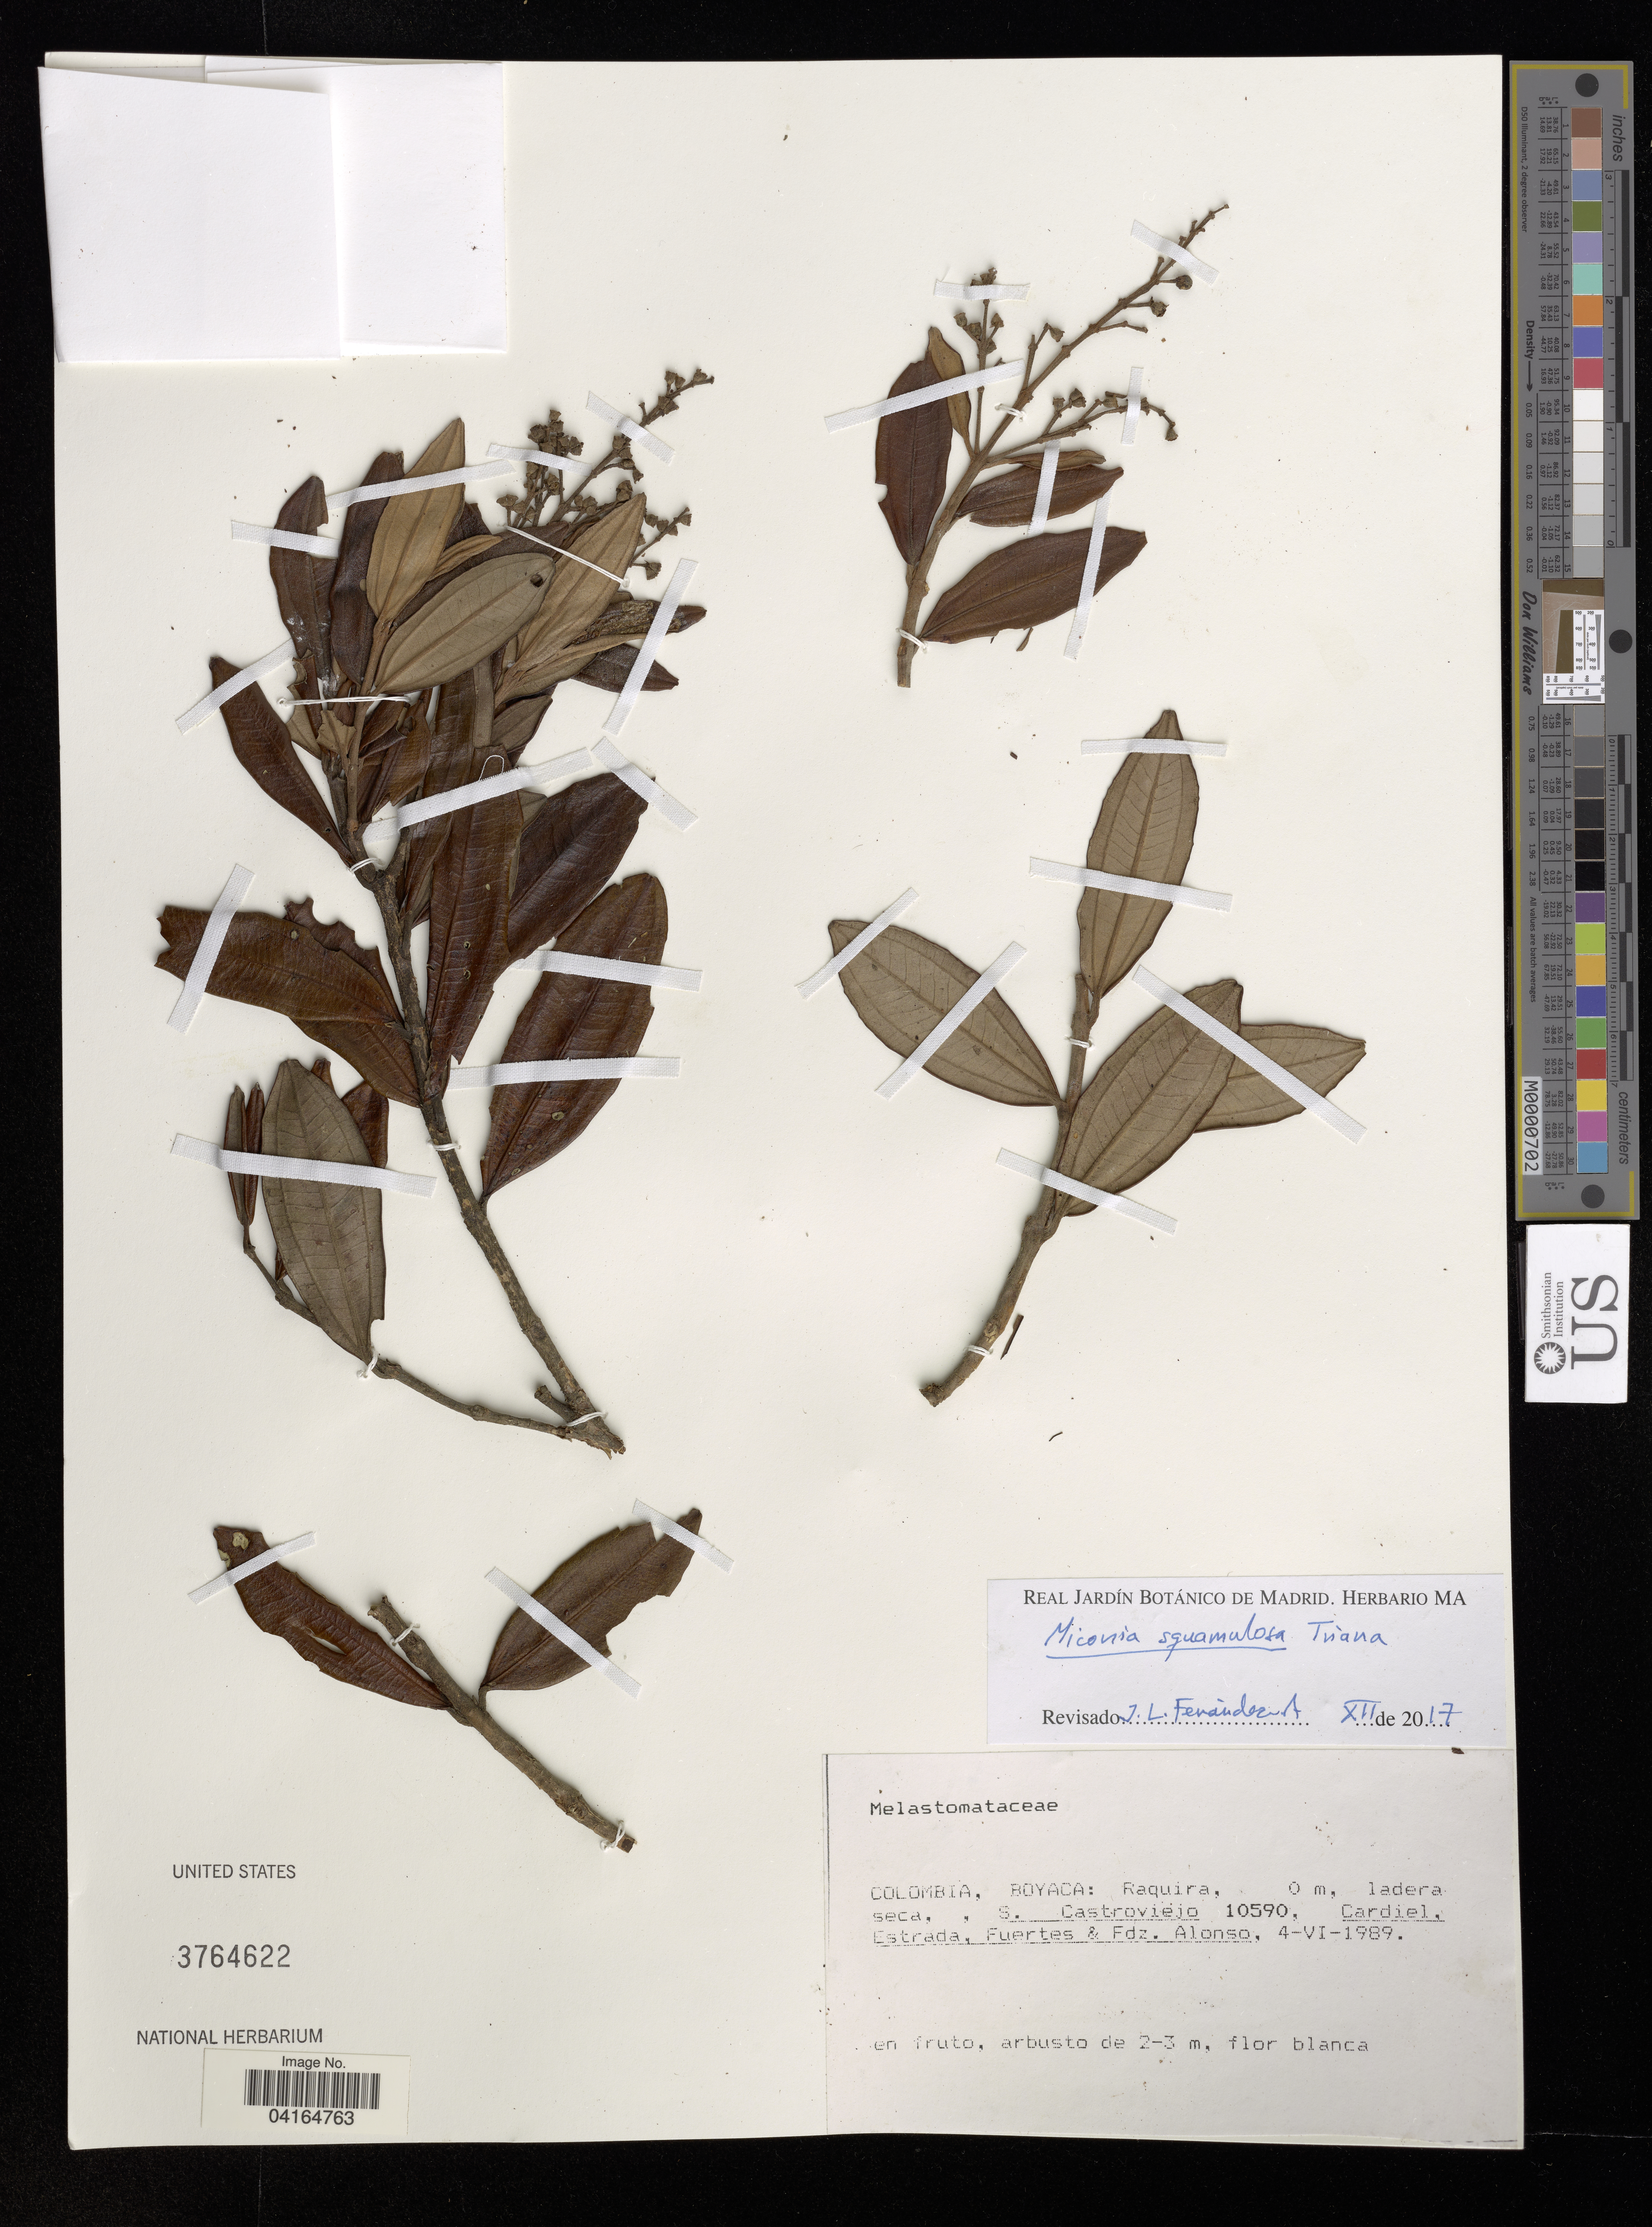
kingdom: Plantae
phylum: Tracheophyta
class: Magnoliopsida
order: Myrtales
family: Melastomataceae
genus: Miconia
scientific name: Miconia squamulosa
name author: (Sm.) Triana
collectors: S. Castroviejo, Cardiel, -. Estrada, -- Fuertes & et al.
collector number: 10590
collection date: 1989-06-04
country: Colombia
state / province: Boyacá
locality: Raquira.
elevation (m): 0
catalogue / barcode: US 3764622